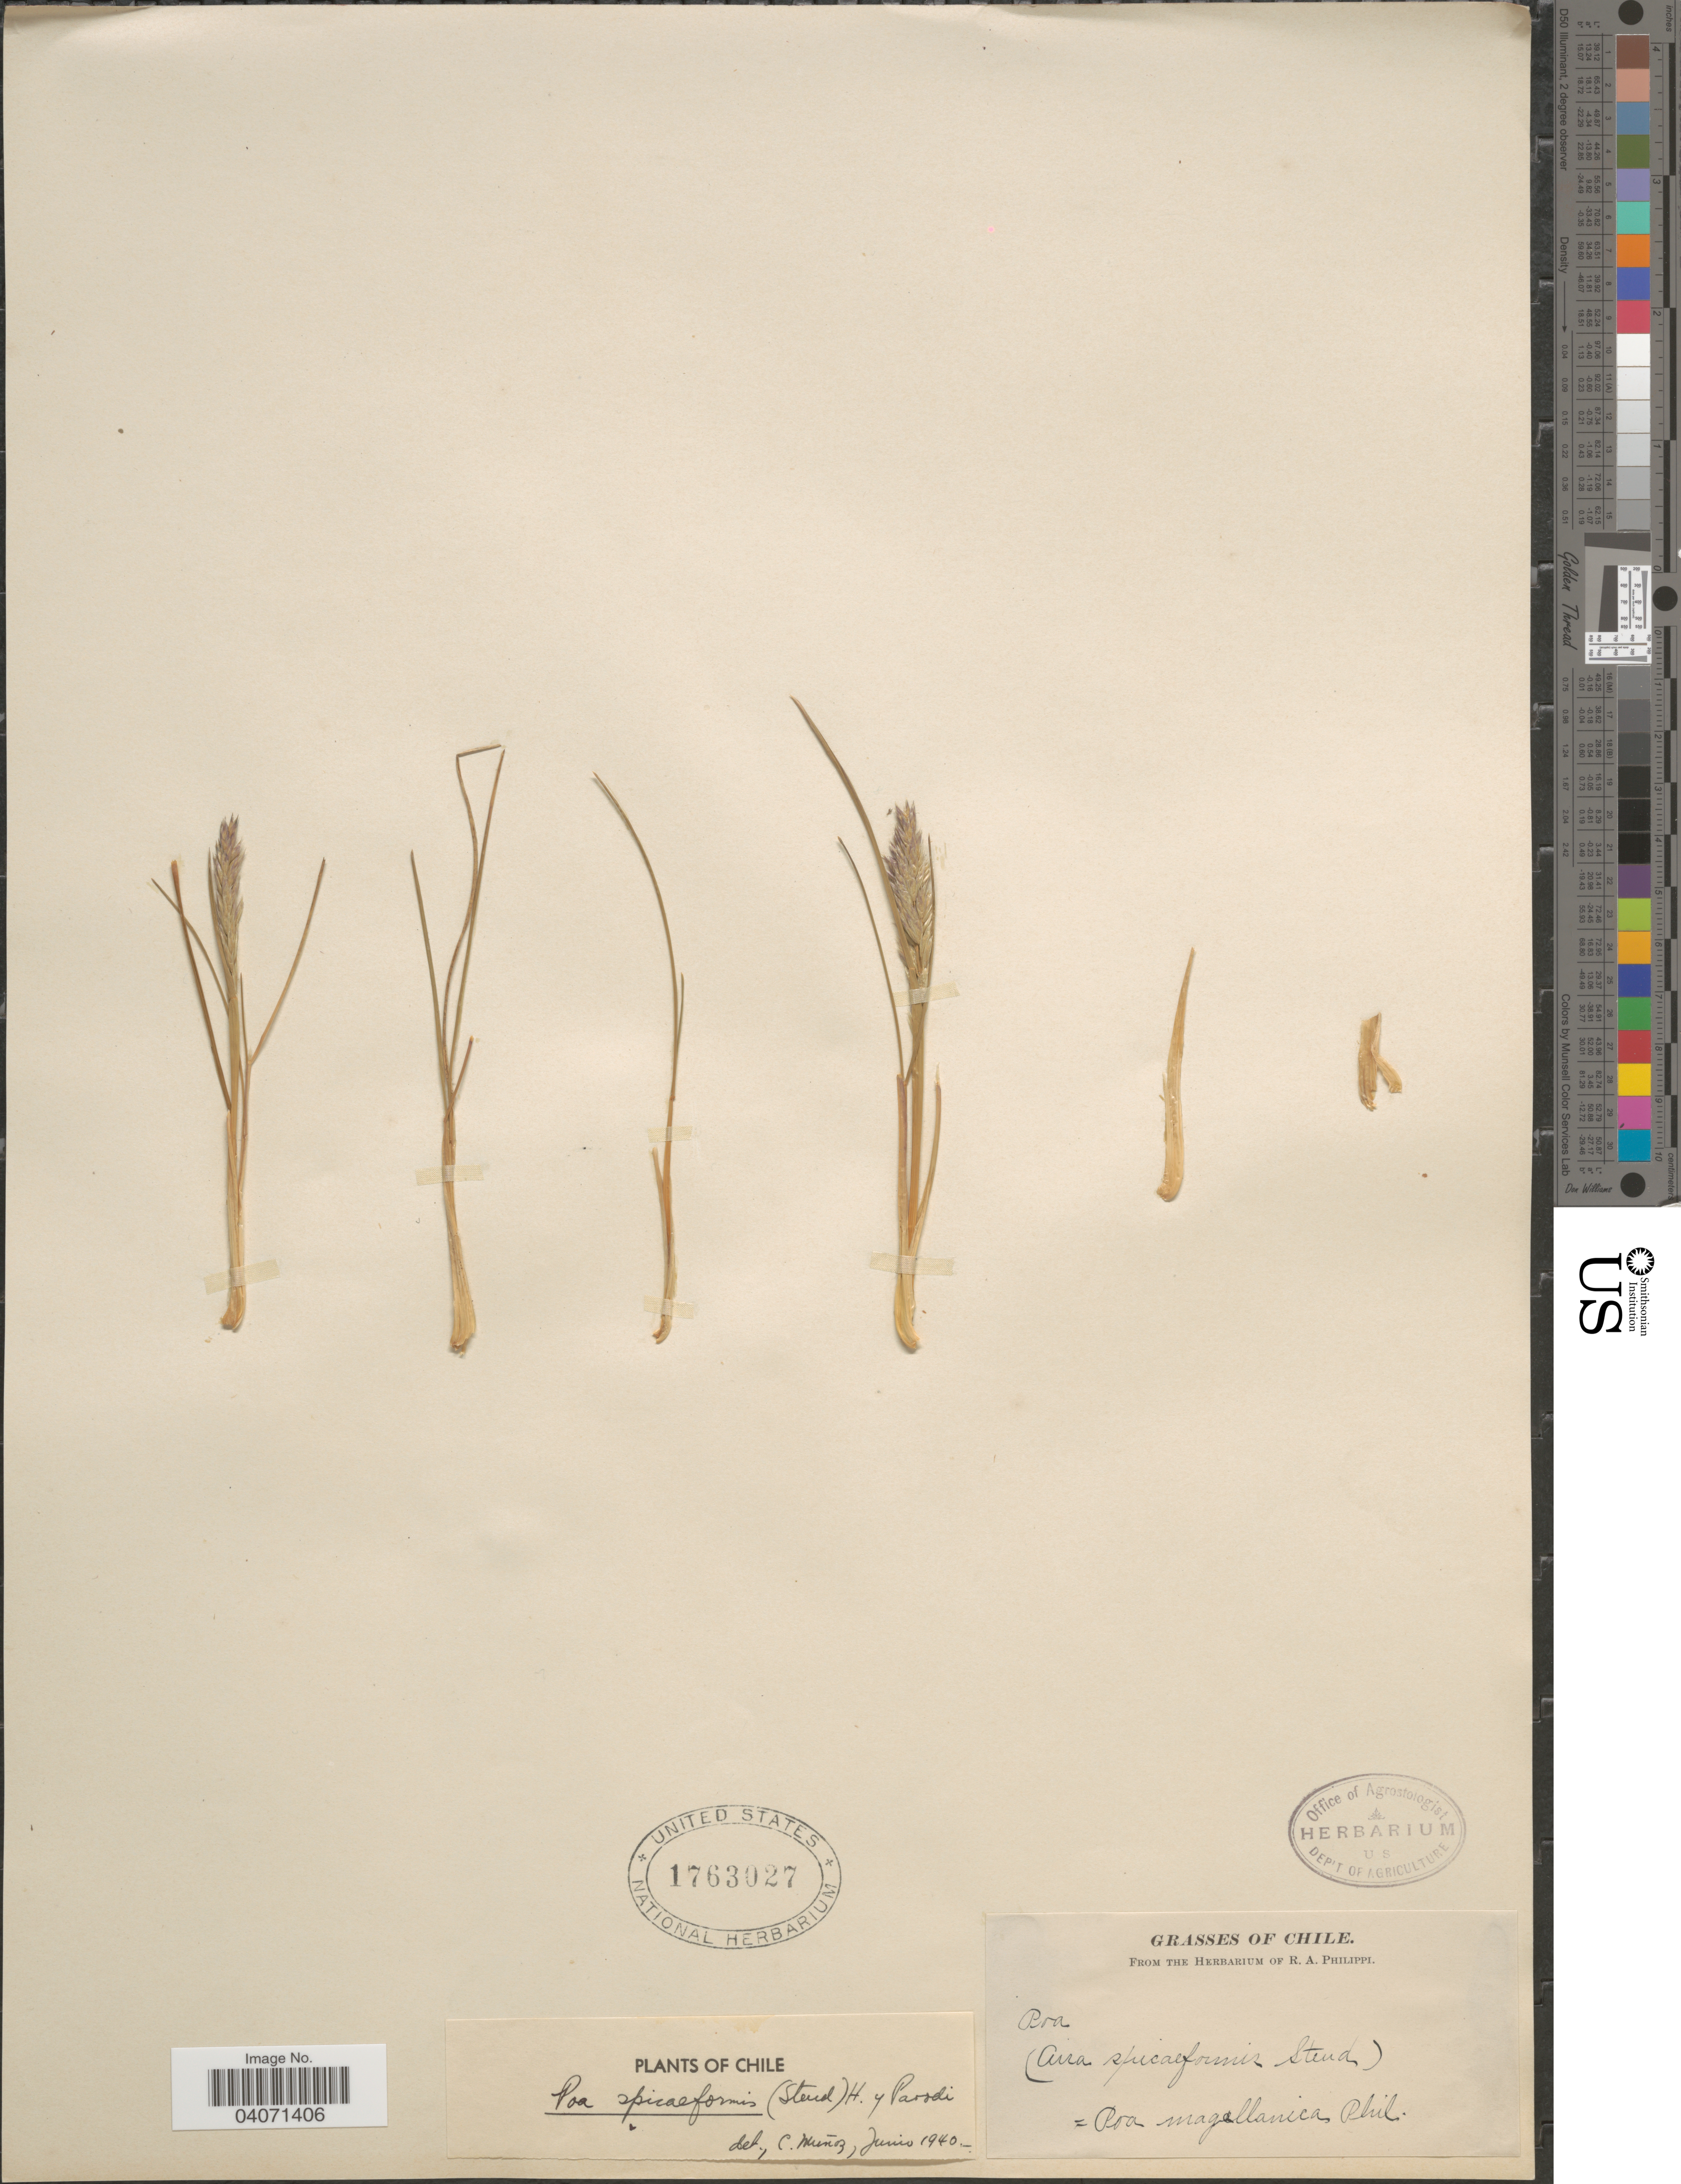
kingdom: Plantae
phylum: Tracheophyta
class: Liliopsida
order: Poales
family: Poaceae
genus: Poa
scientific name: Poa spiciformis var. spiciformis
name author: Steud.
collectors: ex. herb. R.A. Philippi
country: Chile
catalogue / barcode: US 1763027